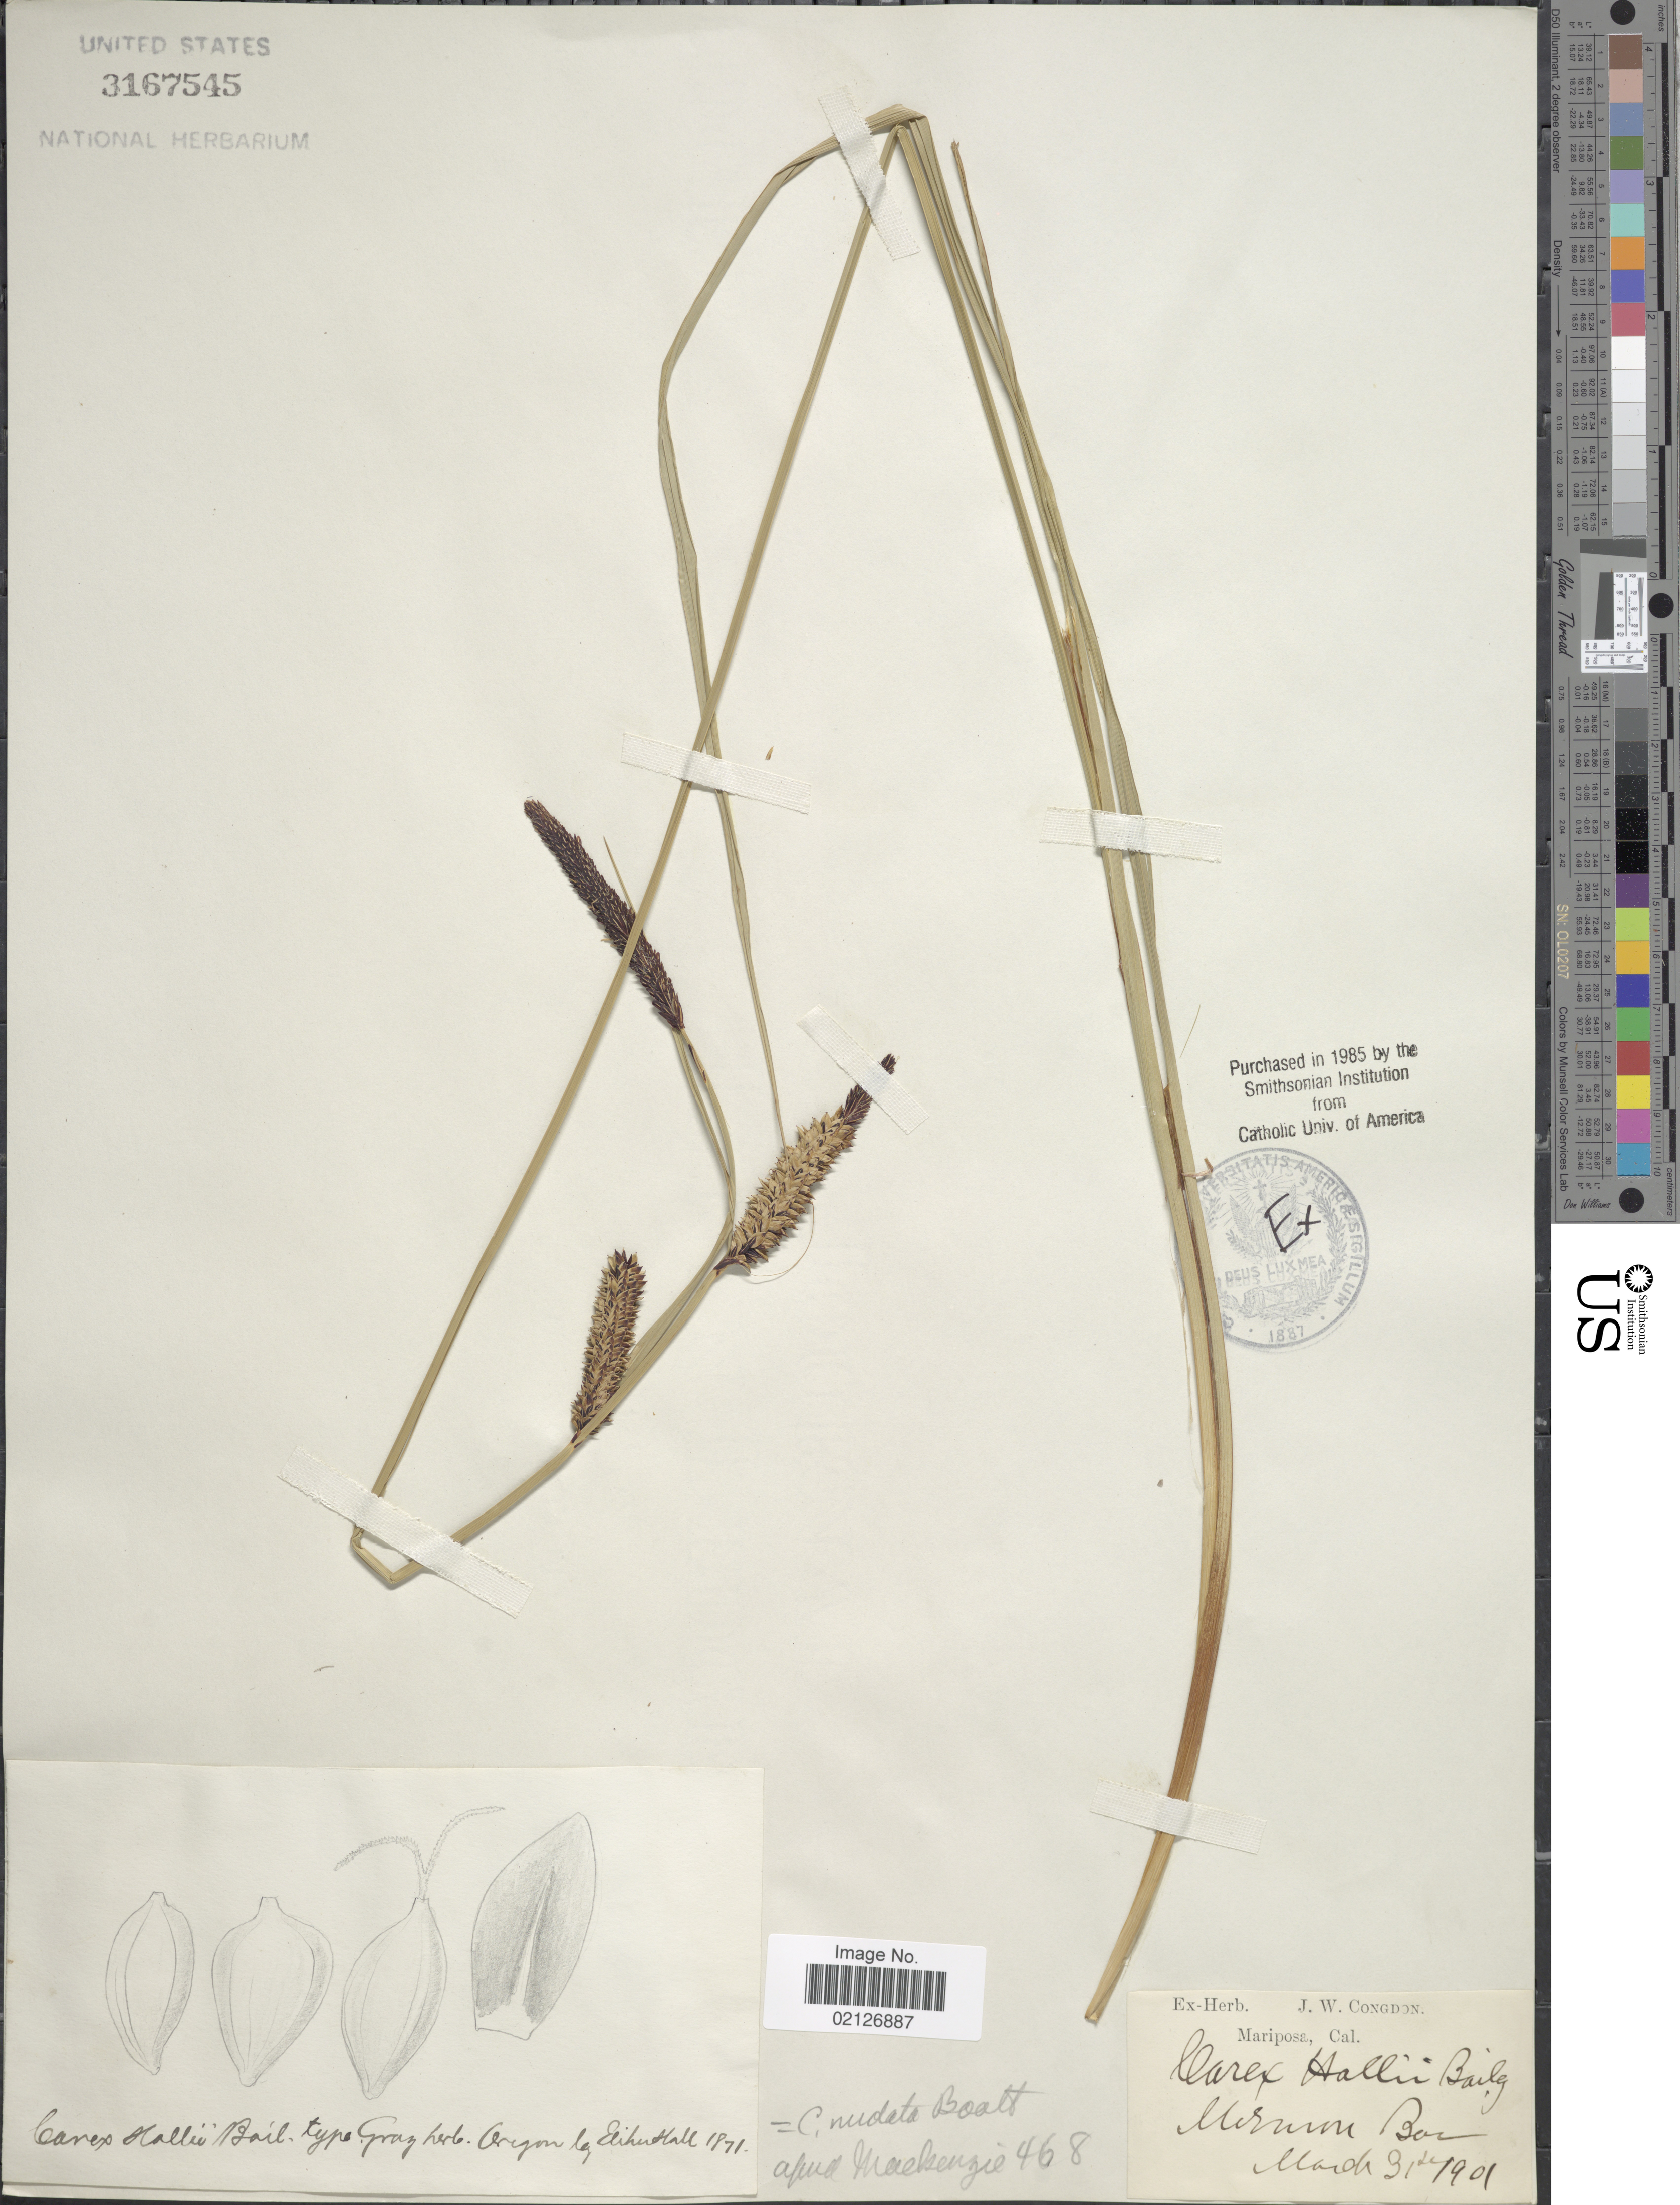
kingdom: Plantae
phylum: Tracheophyta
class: Liliopsida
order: Poales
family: Cyperaceae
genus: Carex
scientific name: Carex nudata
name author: W. Boott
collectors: ex herb. J. W. Congdon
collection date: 1901-03-31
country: United States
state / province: California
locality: Mormon Bar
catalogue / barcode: US 3167545